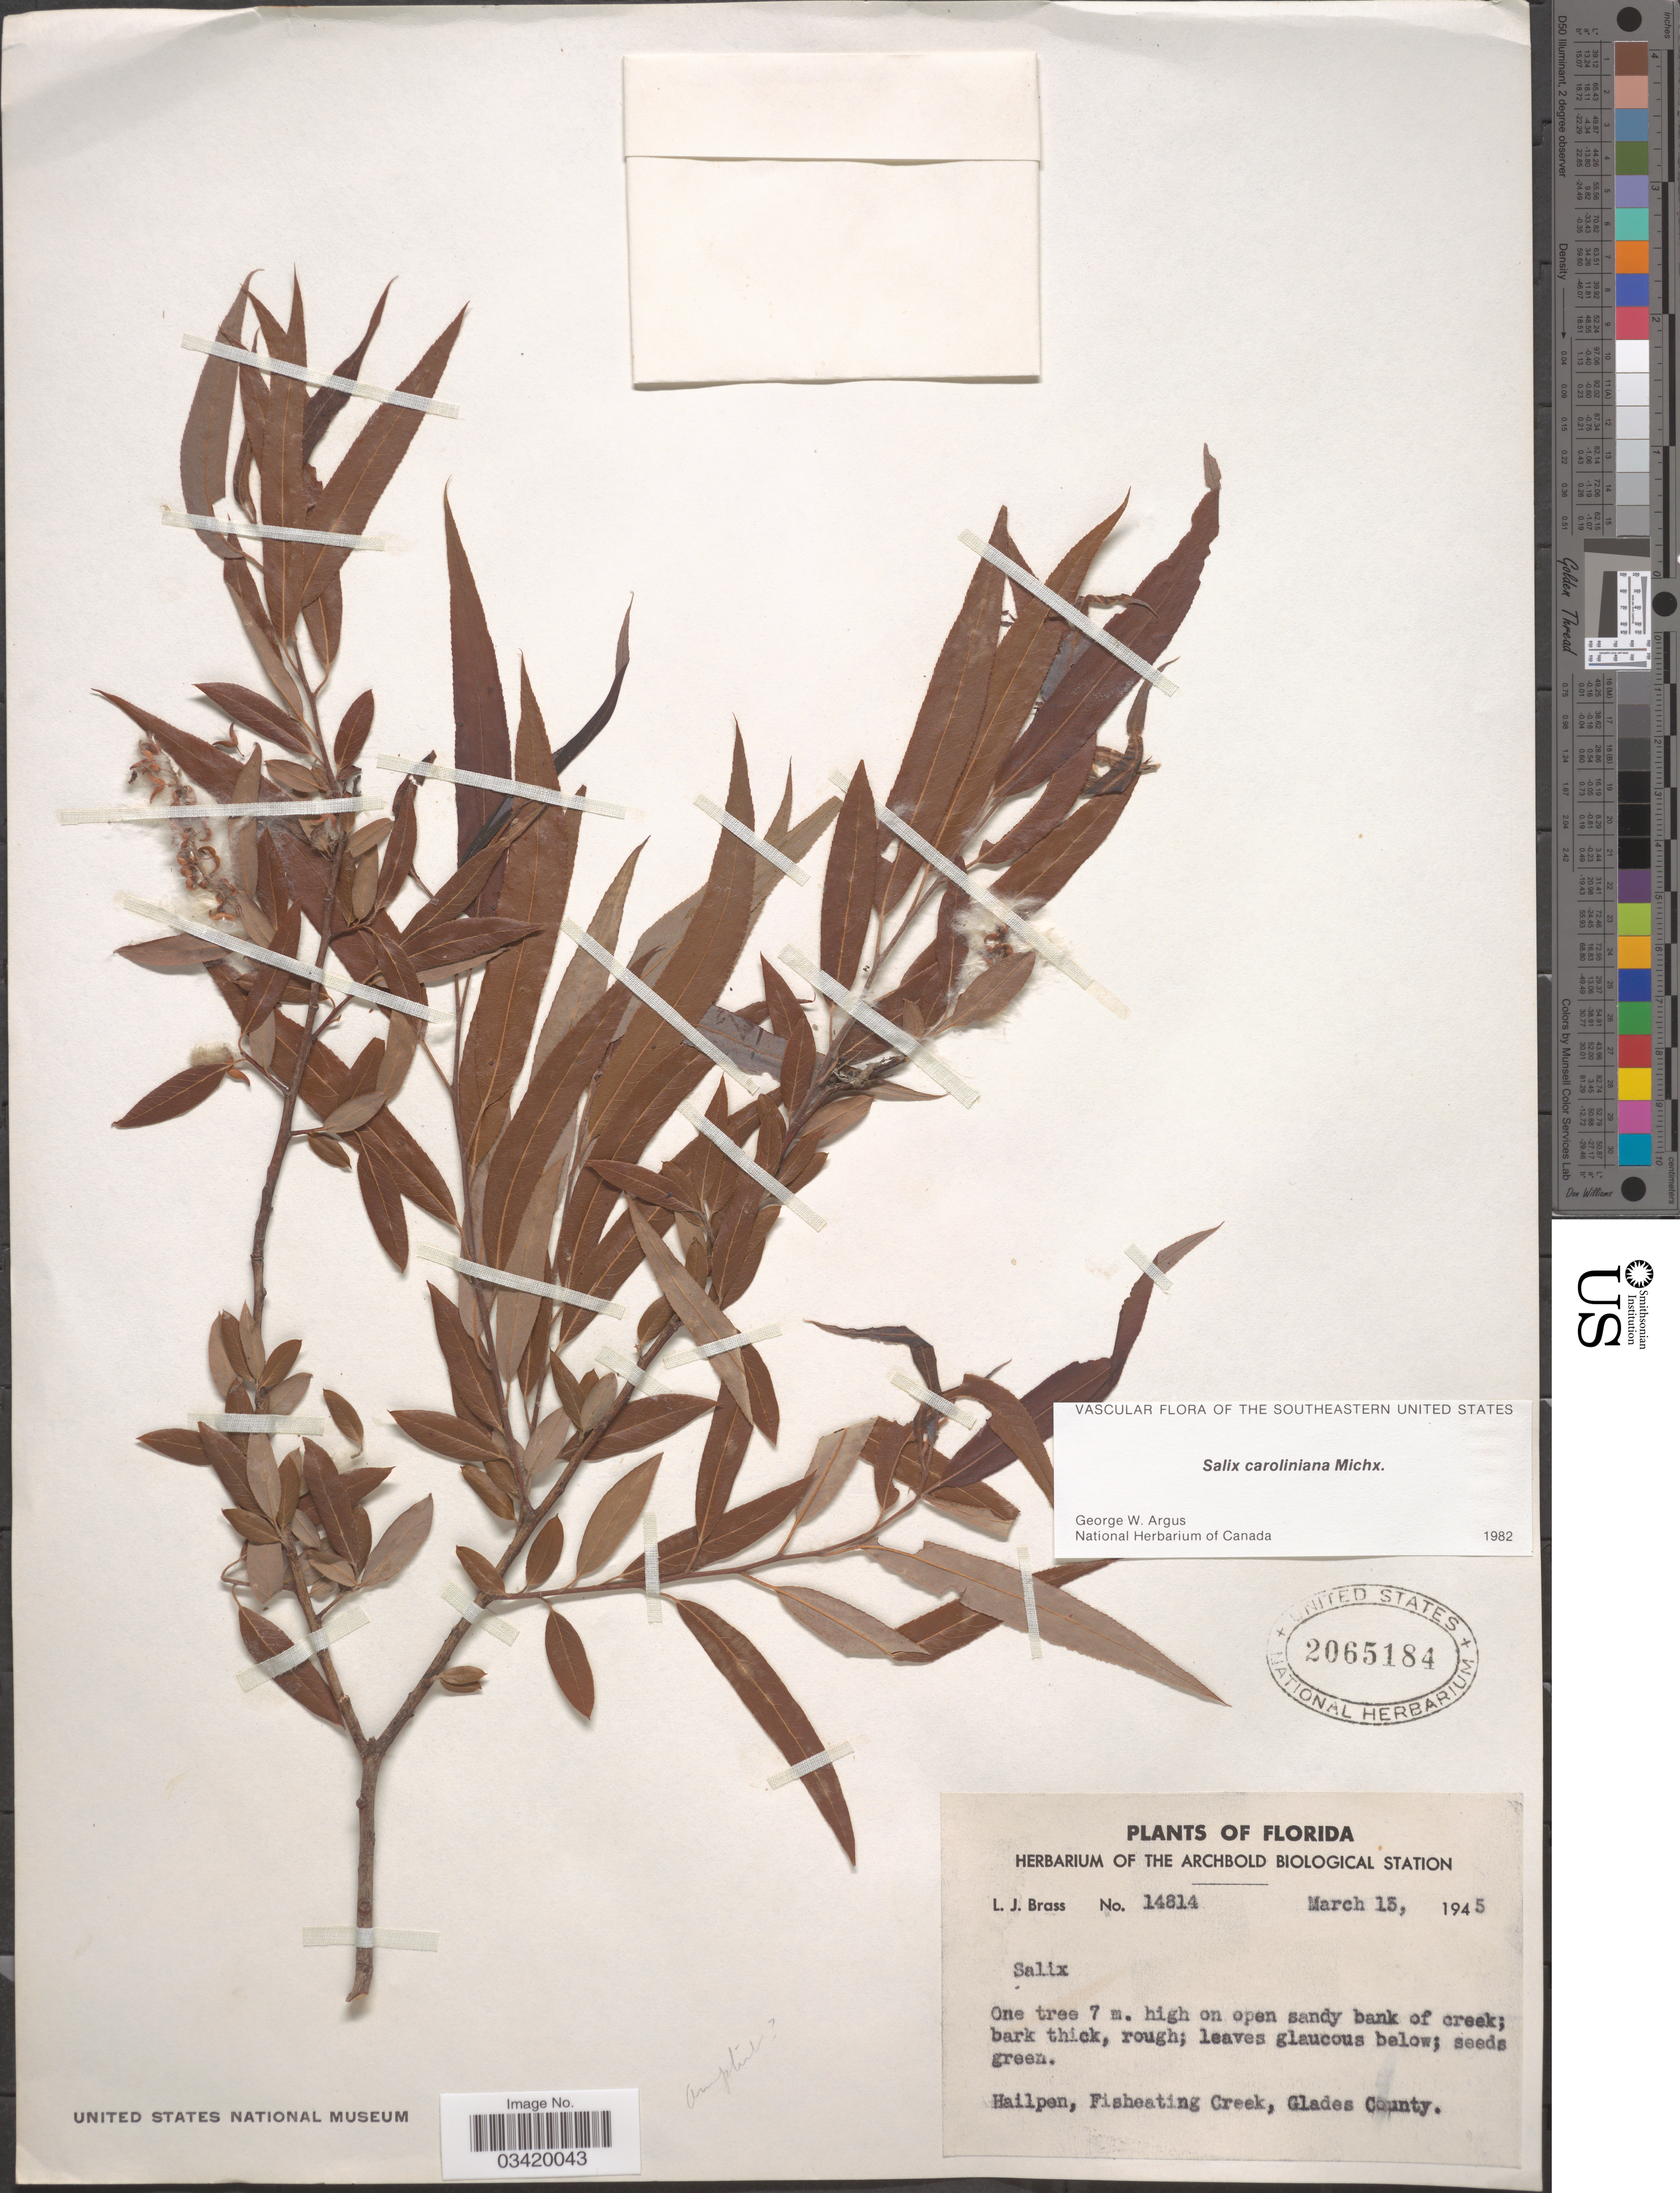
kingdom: Plantae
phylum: Tracheophyta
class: Magnoliopsida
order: Malpighiales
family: Salicaceae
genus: Salix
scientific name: Salix caroliniana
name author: Michx.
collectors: L. J. Brass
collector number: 14814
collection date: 1945-03-13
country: United States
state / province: Florida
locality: Hailpen, Fisheating Creek, Glades County.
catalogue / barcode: US 2065184